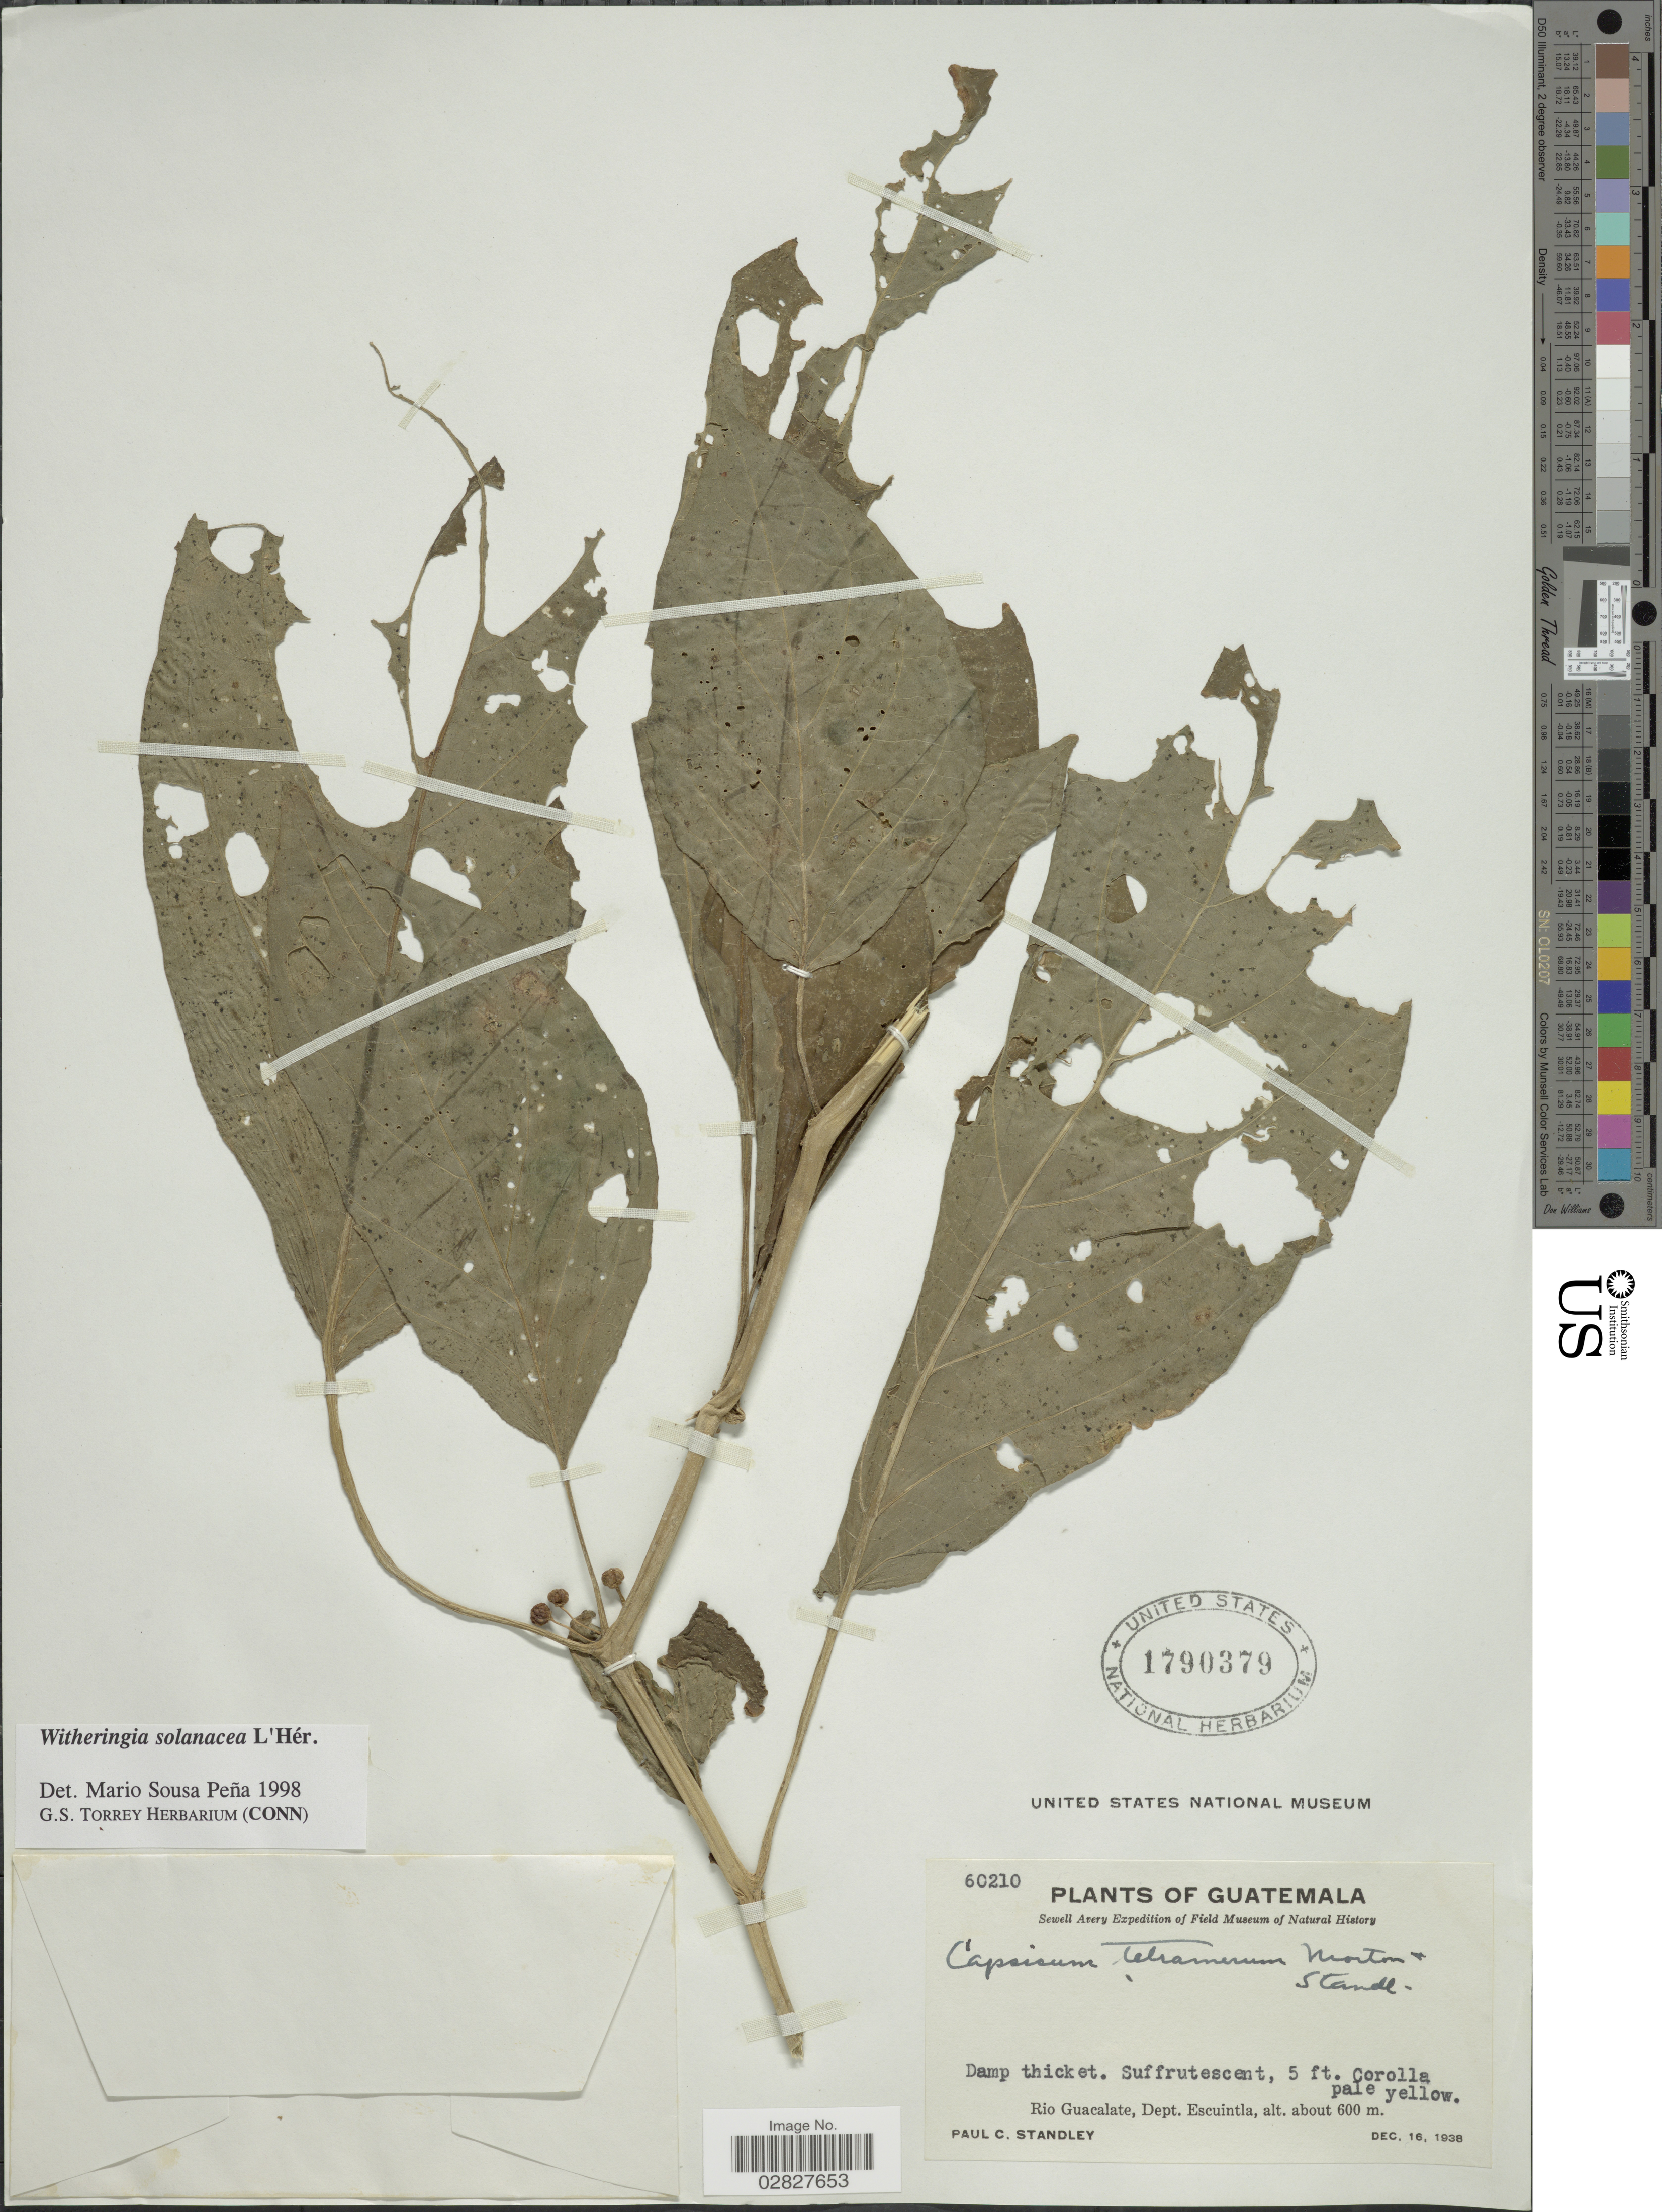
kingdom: Plantae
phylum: Tracheophyta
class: Magnoliopsida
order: Solanales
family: Solanaceae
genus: Witheringia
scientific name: Witheringia solanacea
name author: L'Hér.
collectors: P. C. Standley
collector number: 60210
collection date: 1938-12-16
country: Guatemala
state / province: Escuintla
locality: Rio Guacalate, Dept. Escuintla.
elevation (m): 600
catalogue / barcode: US 1790379